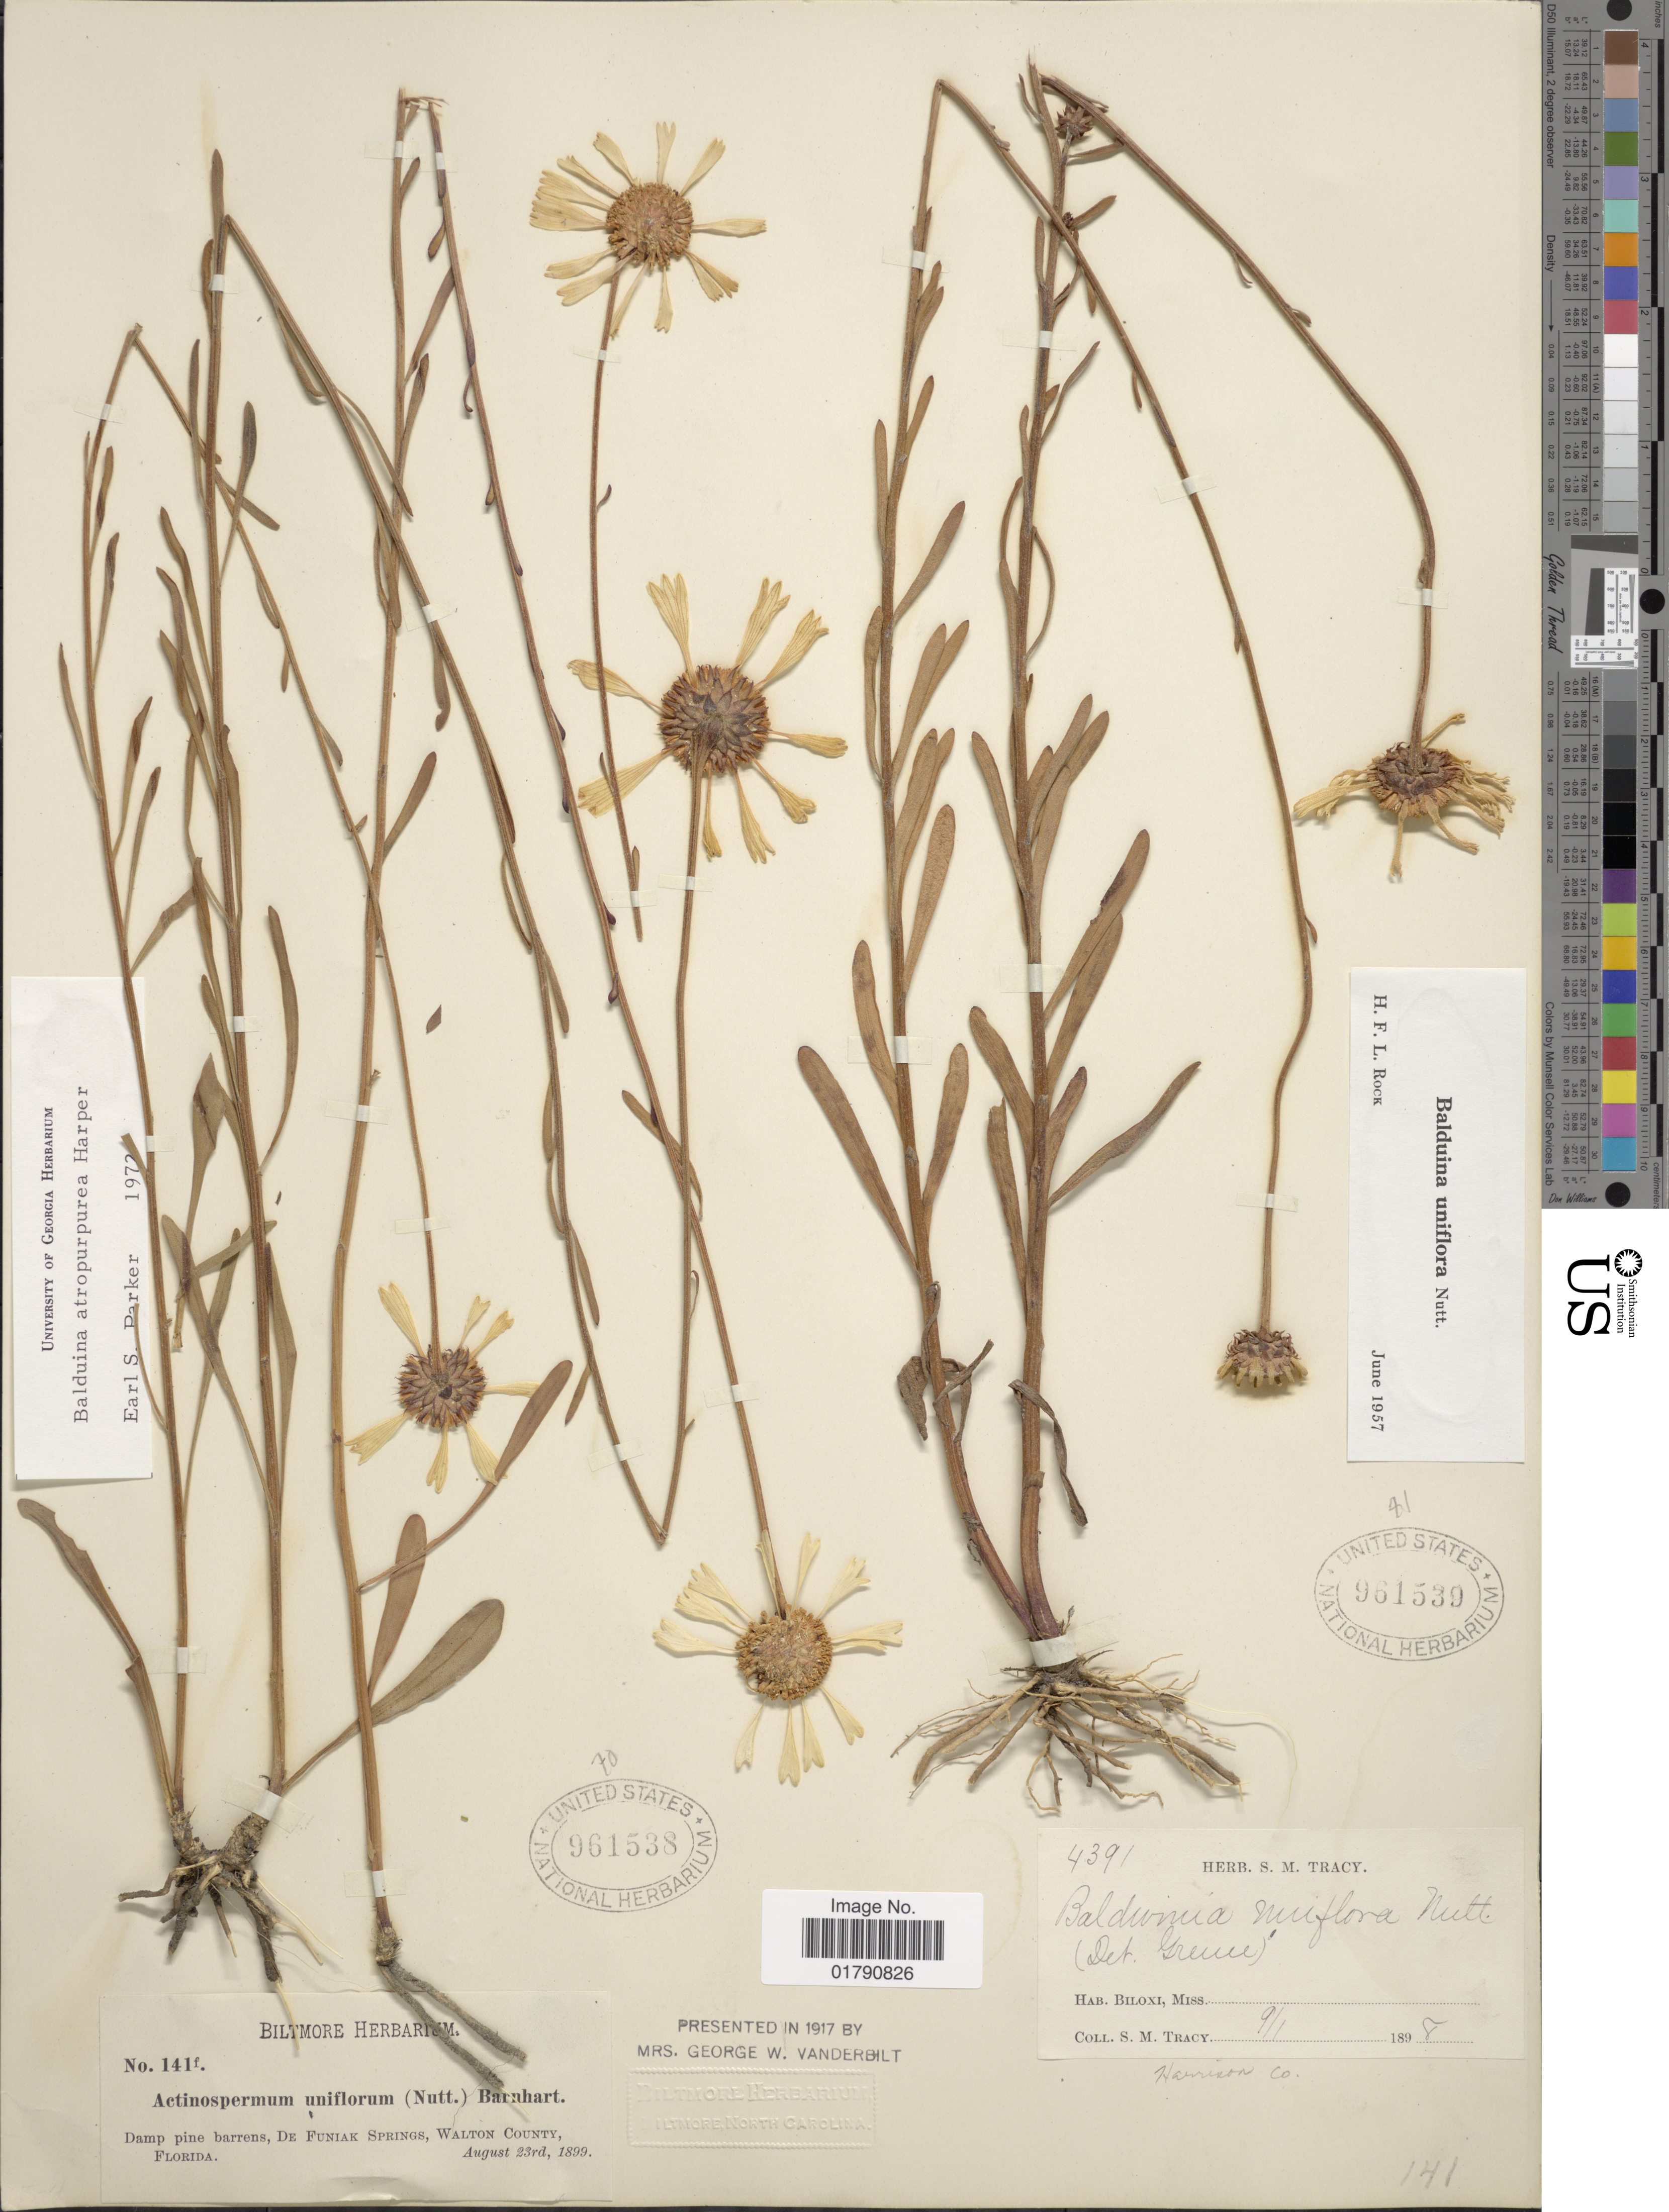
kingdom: Plantae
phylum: Tracheophyta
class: Magnoliopsida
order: Asterales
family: Asteraceae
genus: Balduina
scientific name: Balduina atropurpurea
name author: R.M. Harper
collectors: ex herb. Biltmore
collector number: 141f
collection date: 1899-08-23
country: United States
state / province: Florida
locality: De Funiak Springs, Walton County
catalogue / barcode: US 961538